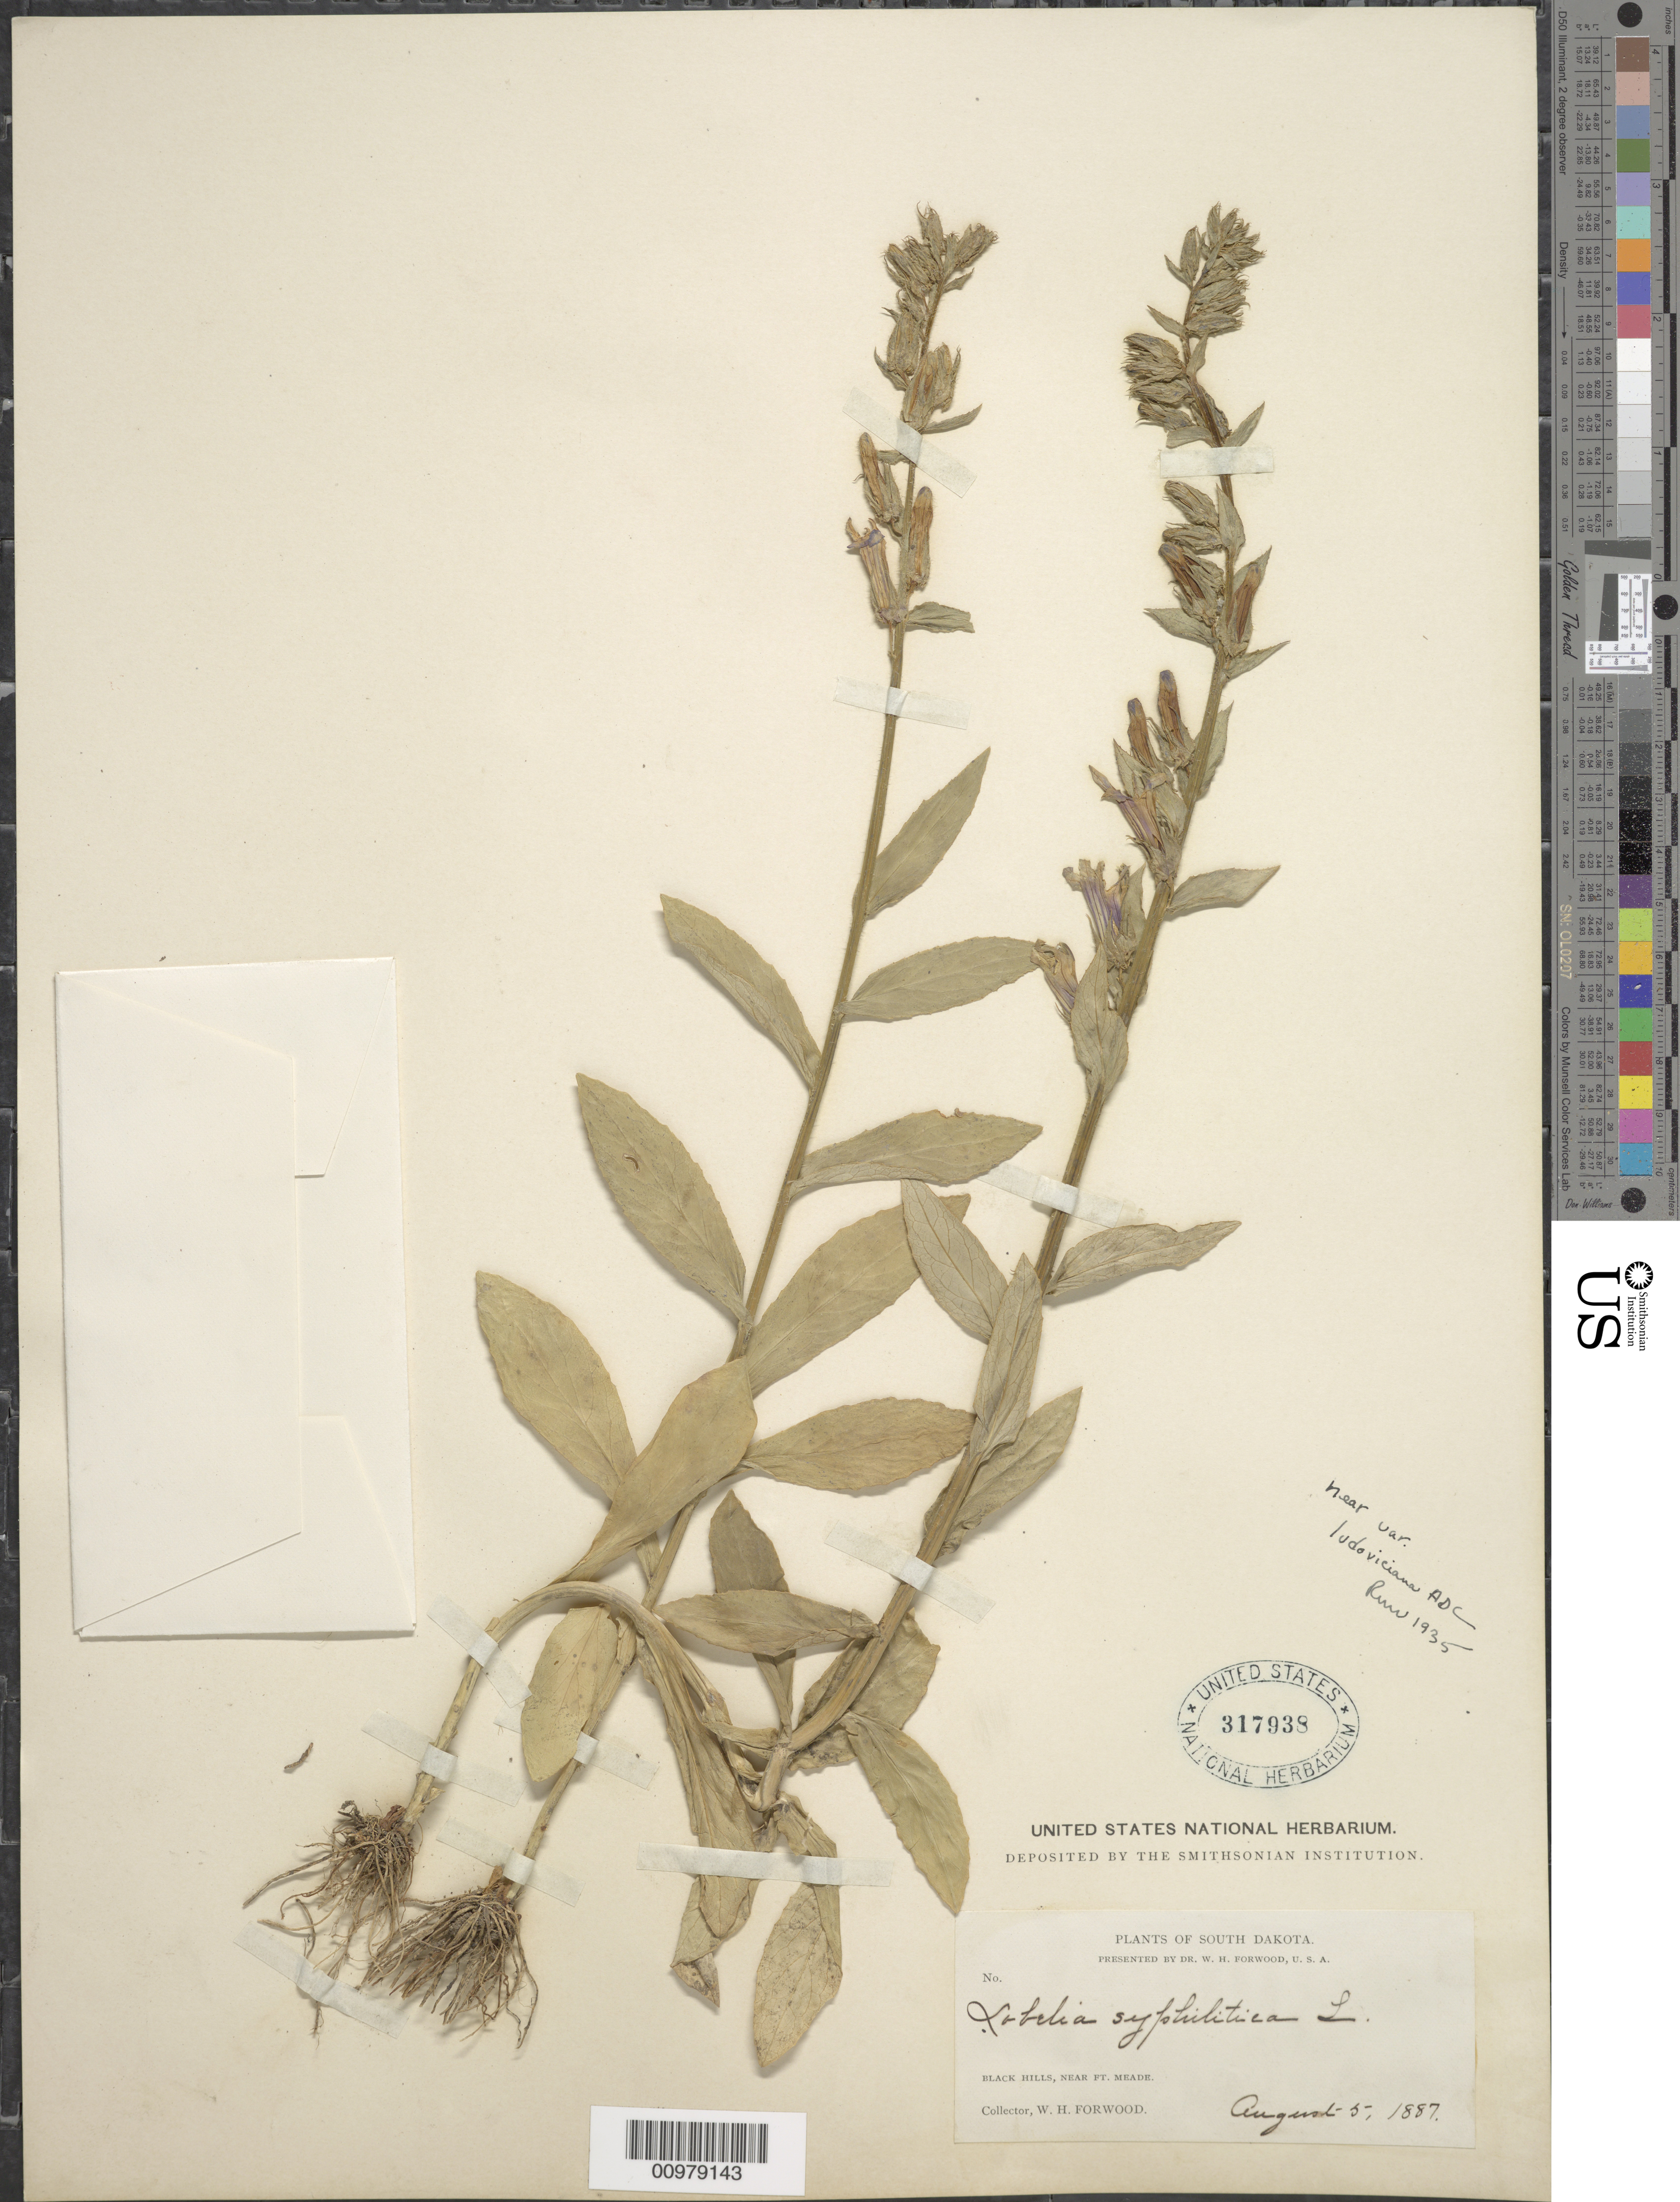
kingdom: Plantae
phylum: Tracheophyta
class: Magnoliopsida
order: Asterales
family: Campanulaceae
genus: Lobelia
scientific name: Lobelia siphilitica var. ludoviciana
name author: A. DC.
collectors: W. Forwood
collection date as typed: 5 Aug 1887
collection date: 1887-08-05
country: United States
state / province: South Dakota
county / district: Custer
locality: Black Hills, near Ft. Meade.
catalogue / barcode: US 317938